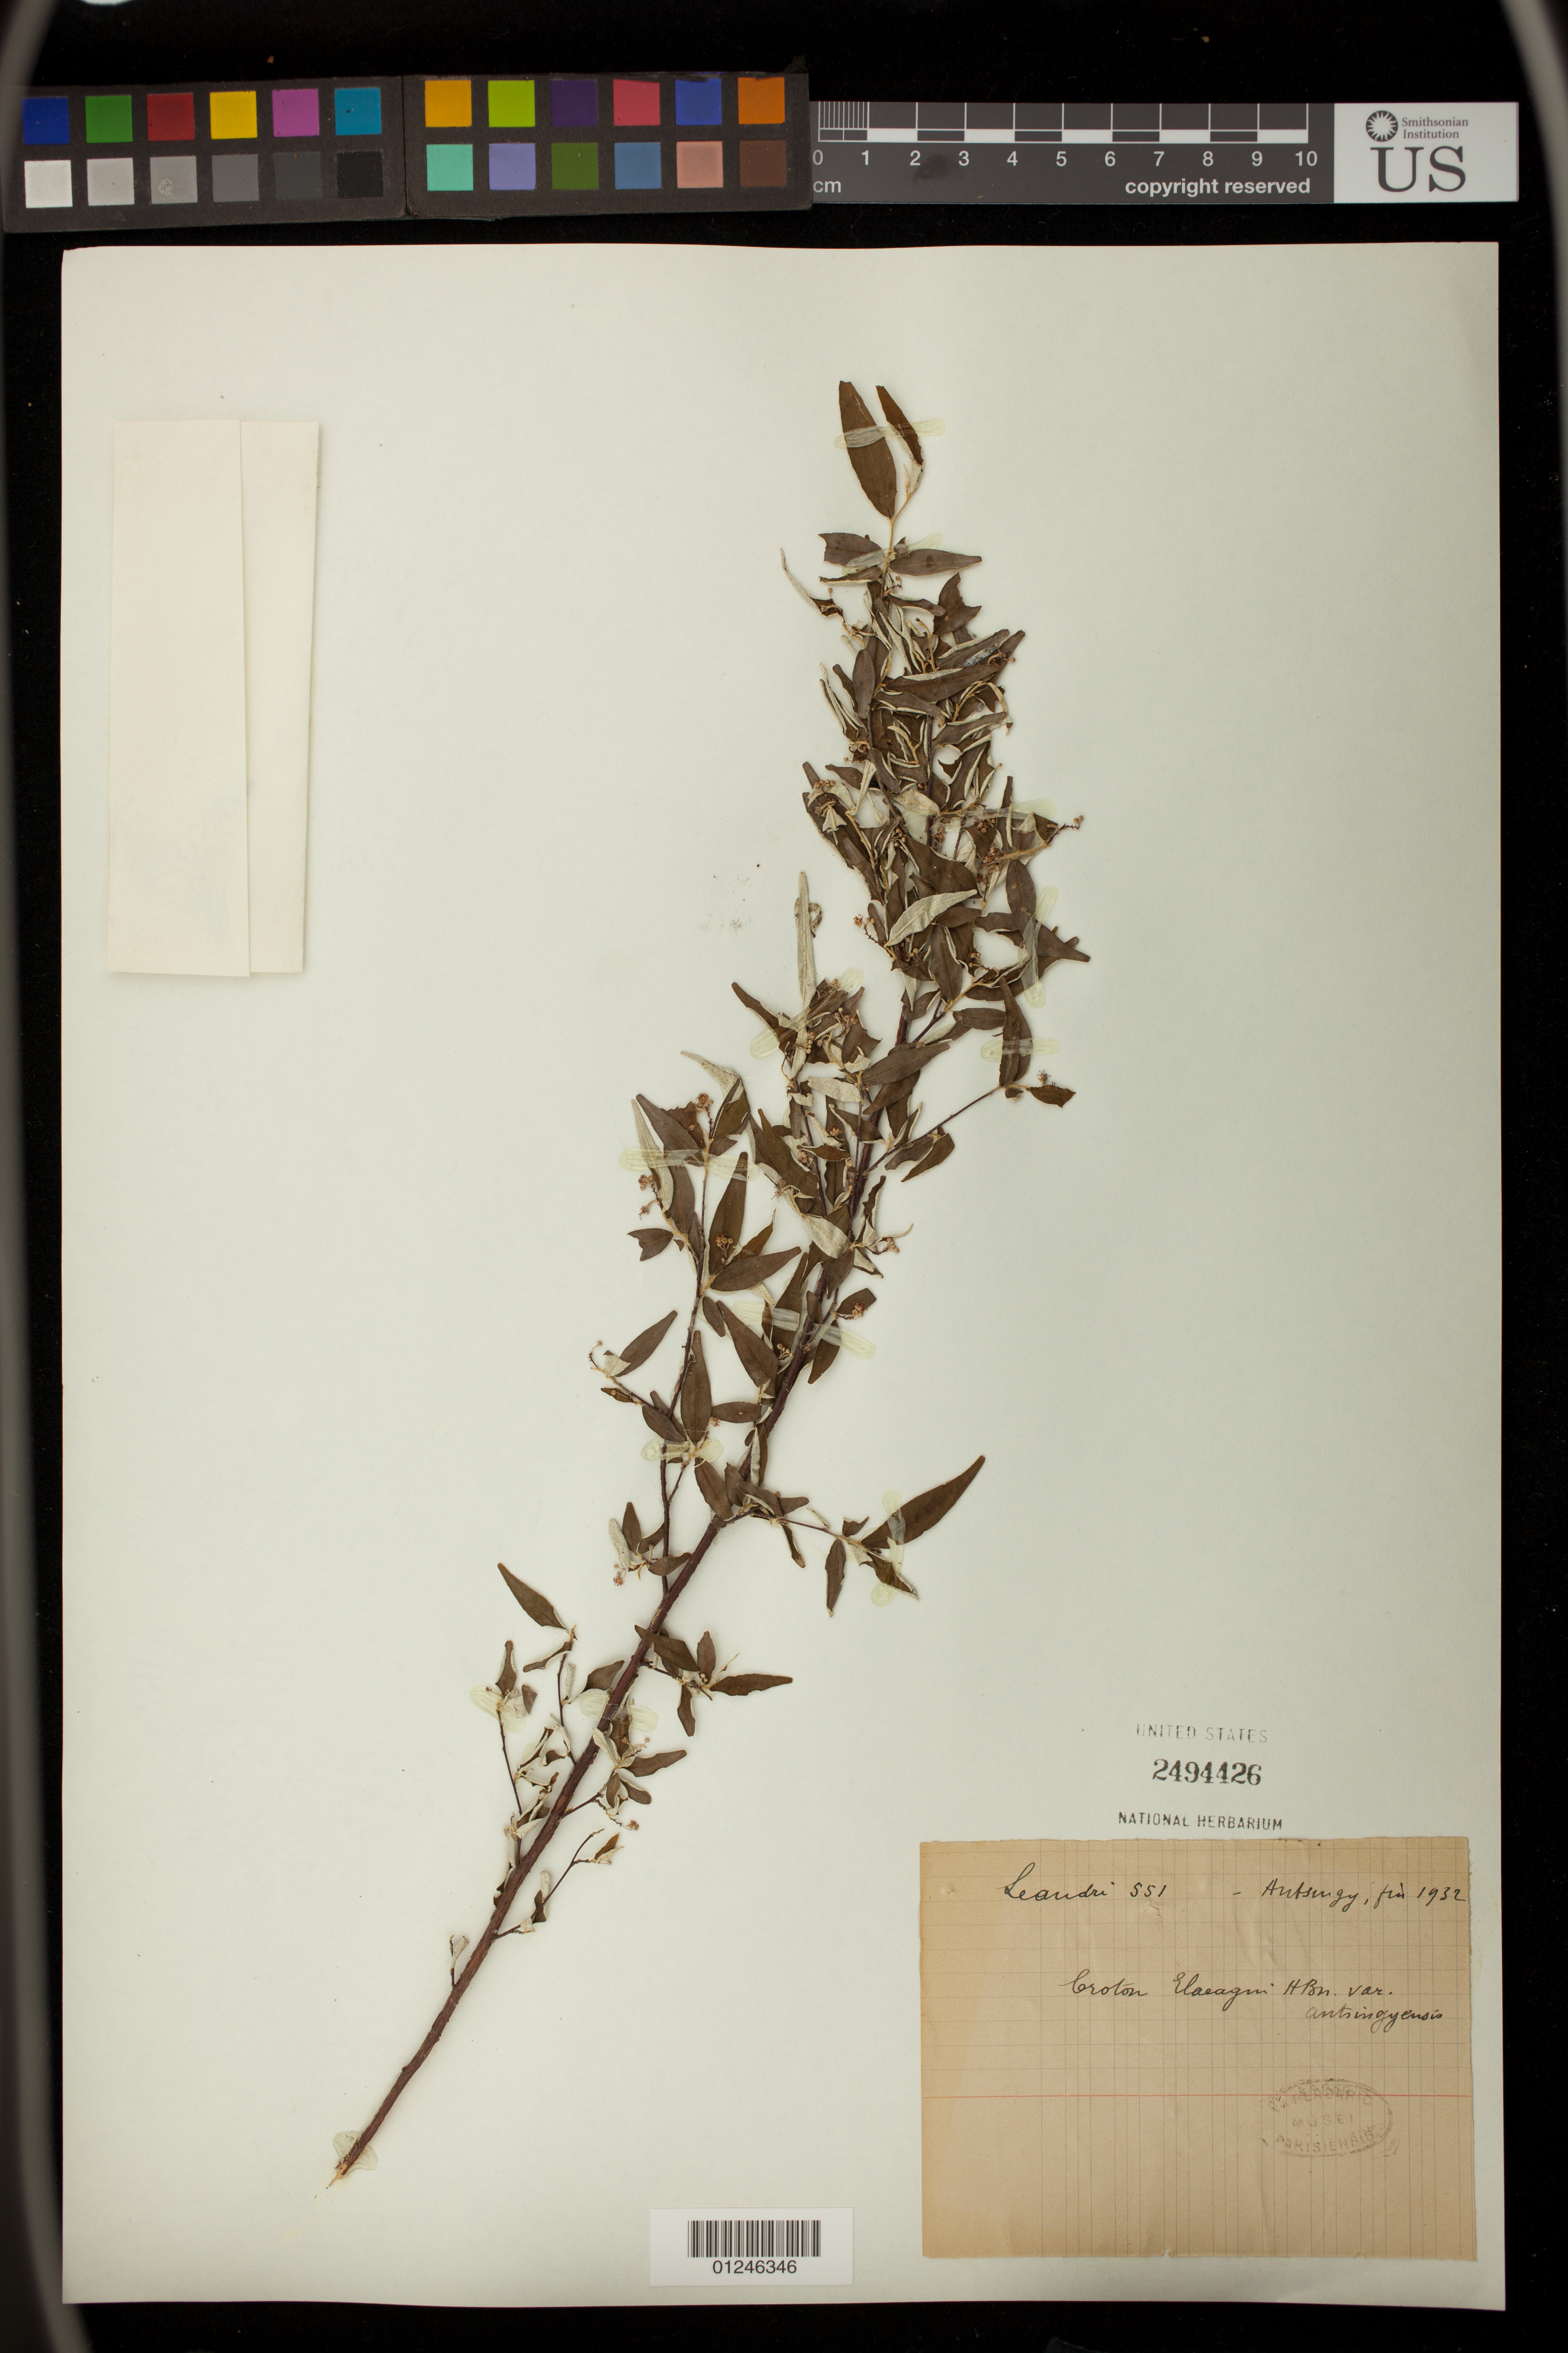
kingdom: Plantae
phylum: Tracheophyta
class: Magnoliopsida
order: Malpighiales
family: Euphorbiaceae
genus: Croton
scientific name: Croton elaeagni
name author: Baill.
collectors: J. Leandri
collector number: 551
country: Madagascar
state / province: Boeny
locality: Antsingy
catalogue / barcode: US 2494426